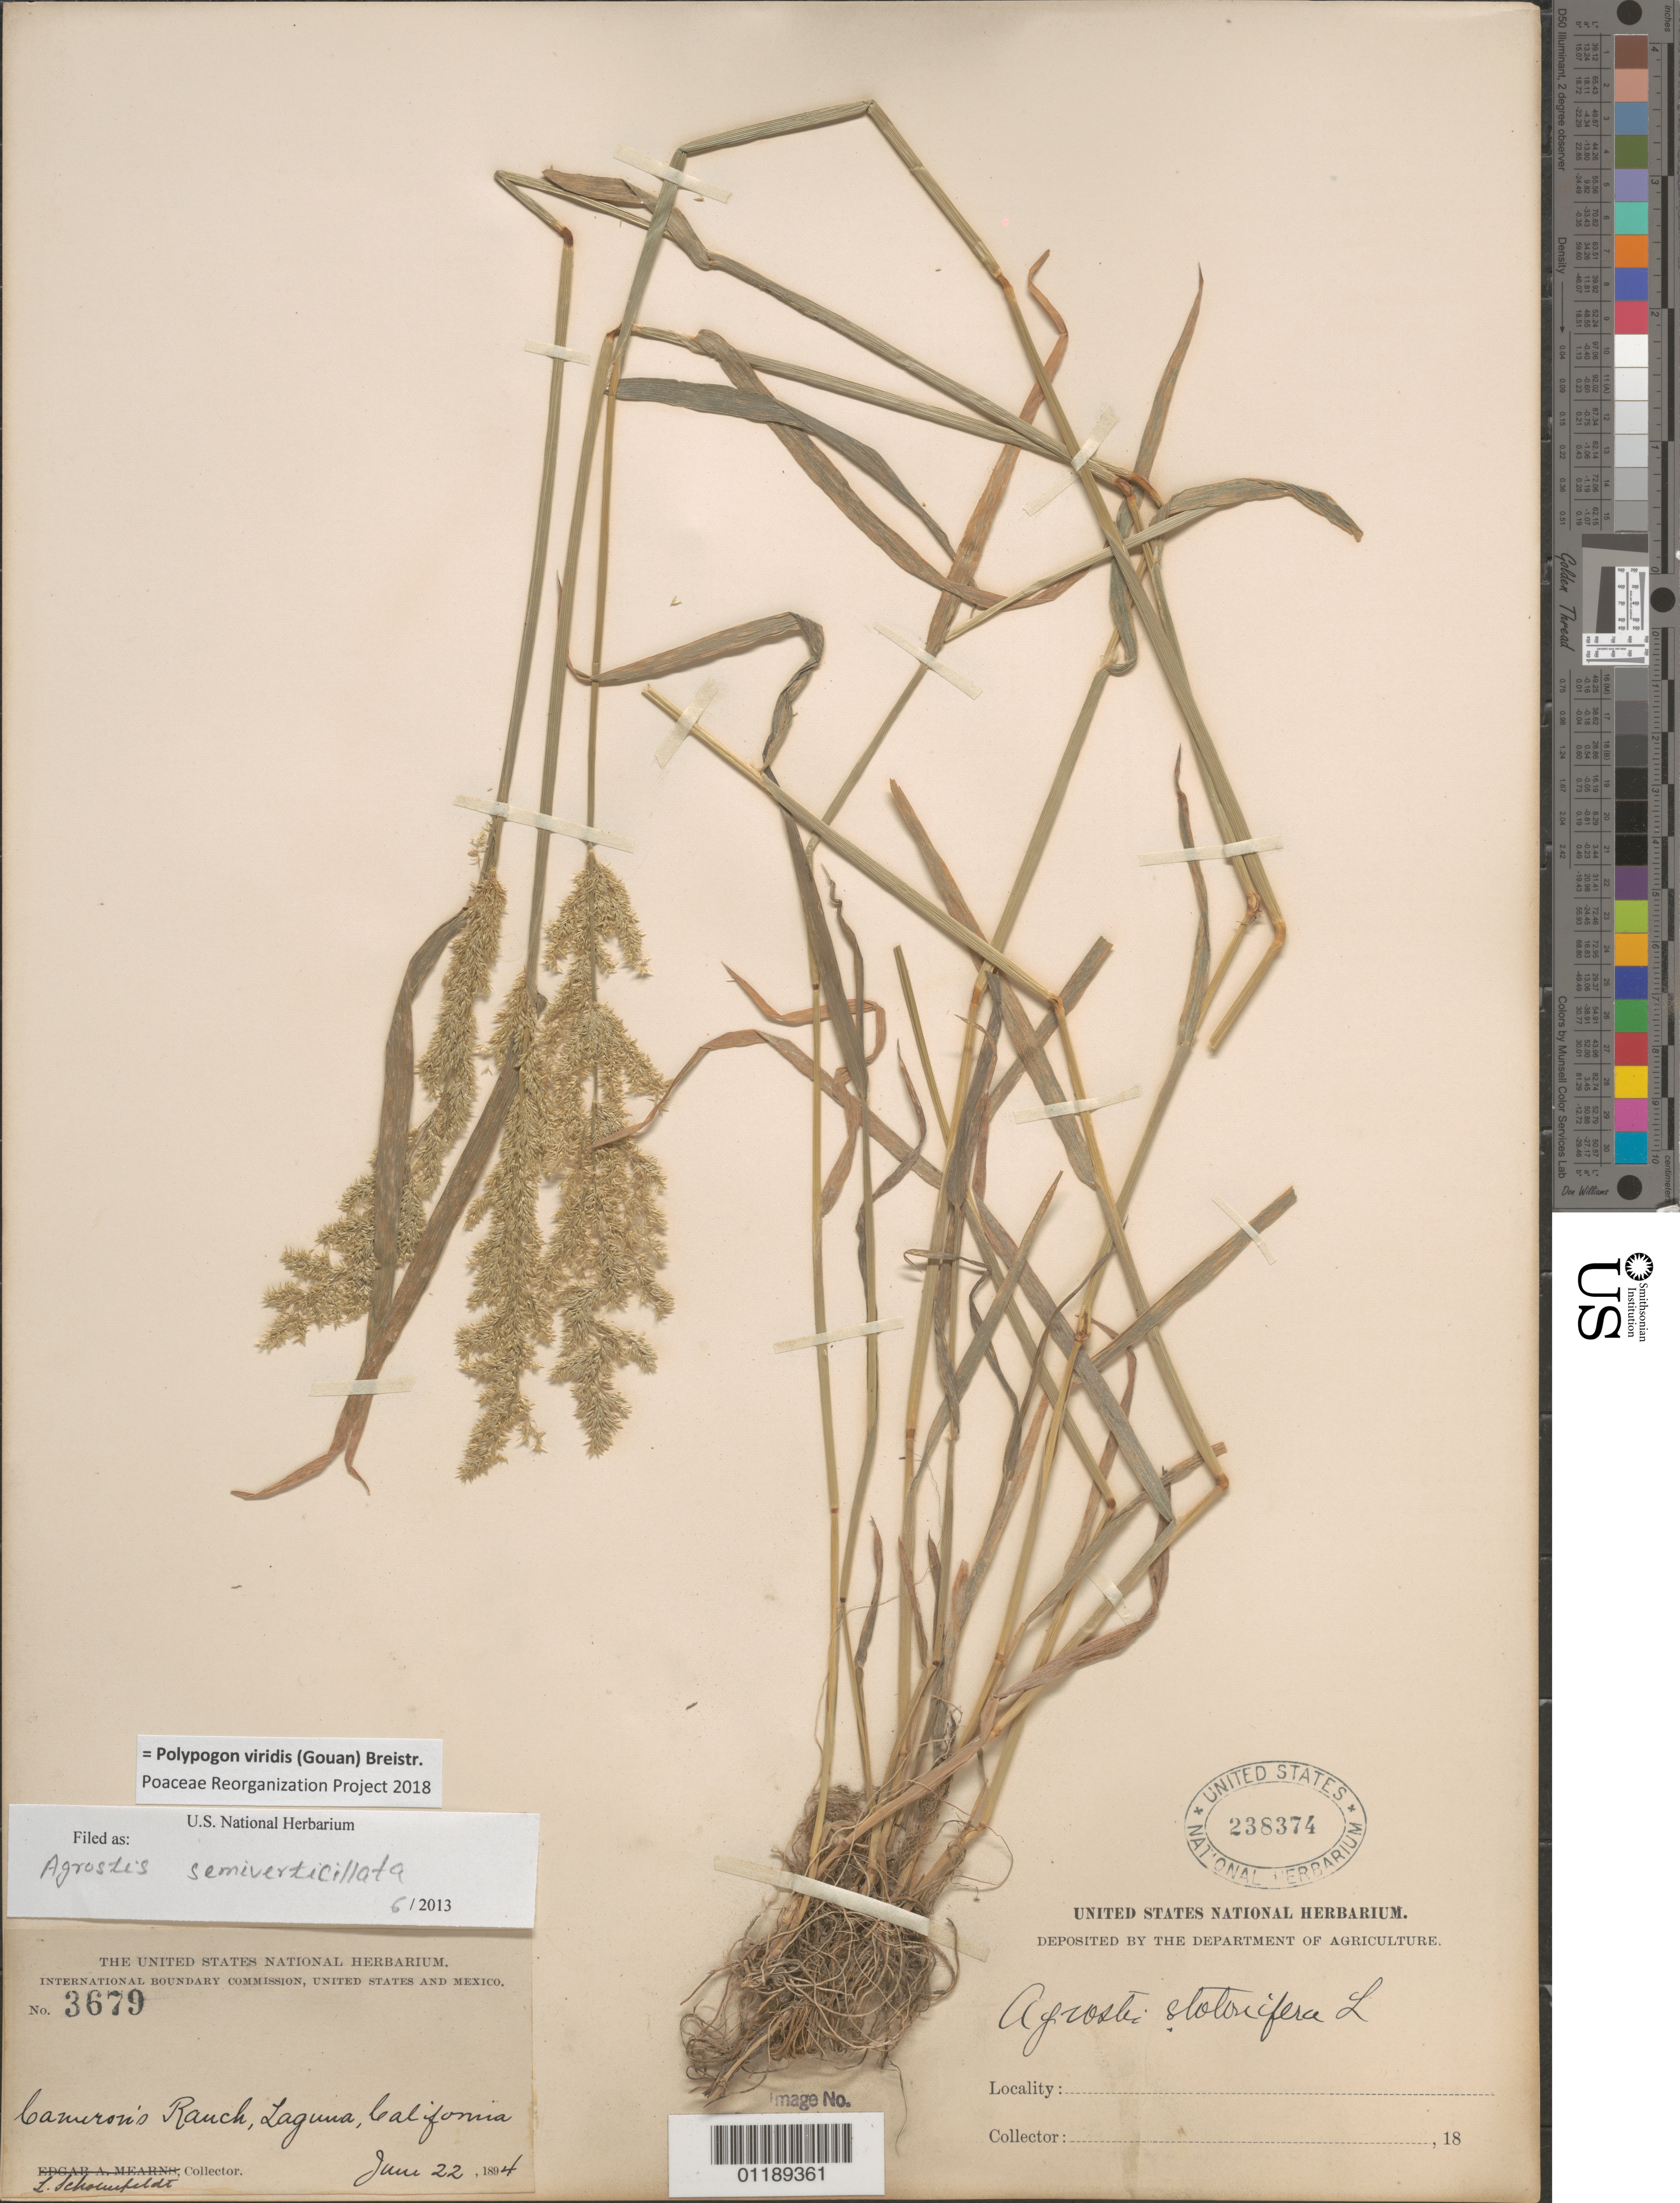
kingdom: Plantae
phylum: Tracheophyta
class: Liliopsida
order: Poales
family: Poaceae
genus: Polypogon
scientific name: Polypogon viridis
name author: (Gouan) Breistroffer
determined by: Poaceae Reorganization Project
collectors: L. Schoenefeldt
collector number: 3679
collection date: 1894-06-22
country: United States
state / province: California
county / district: Orange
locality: Cameron's Ranch, Laguna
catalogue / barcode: US 238374